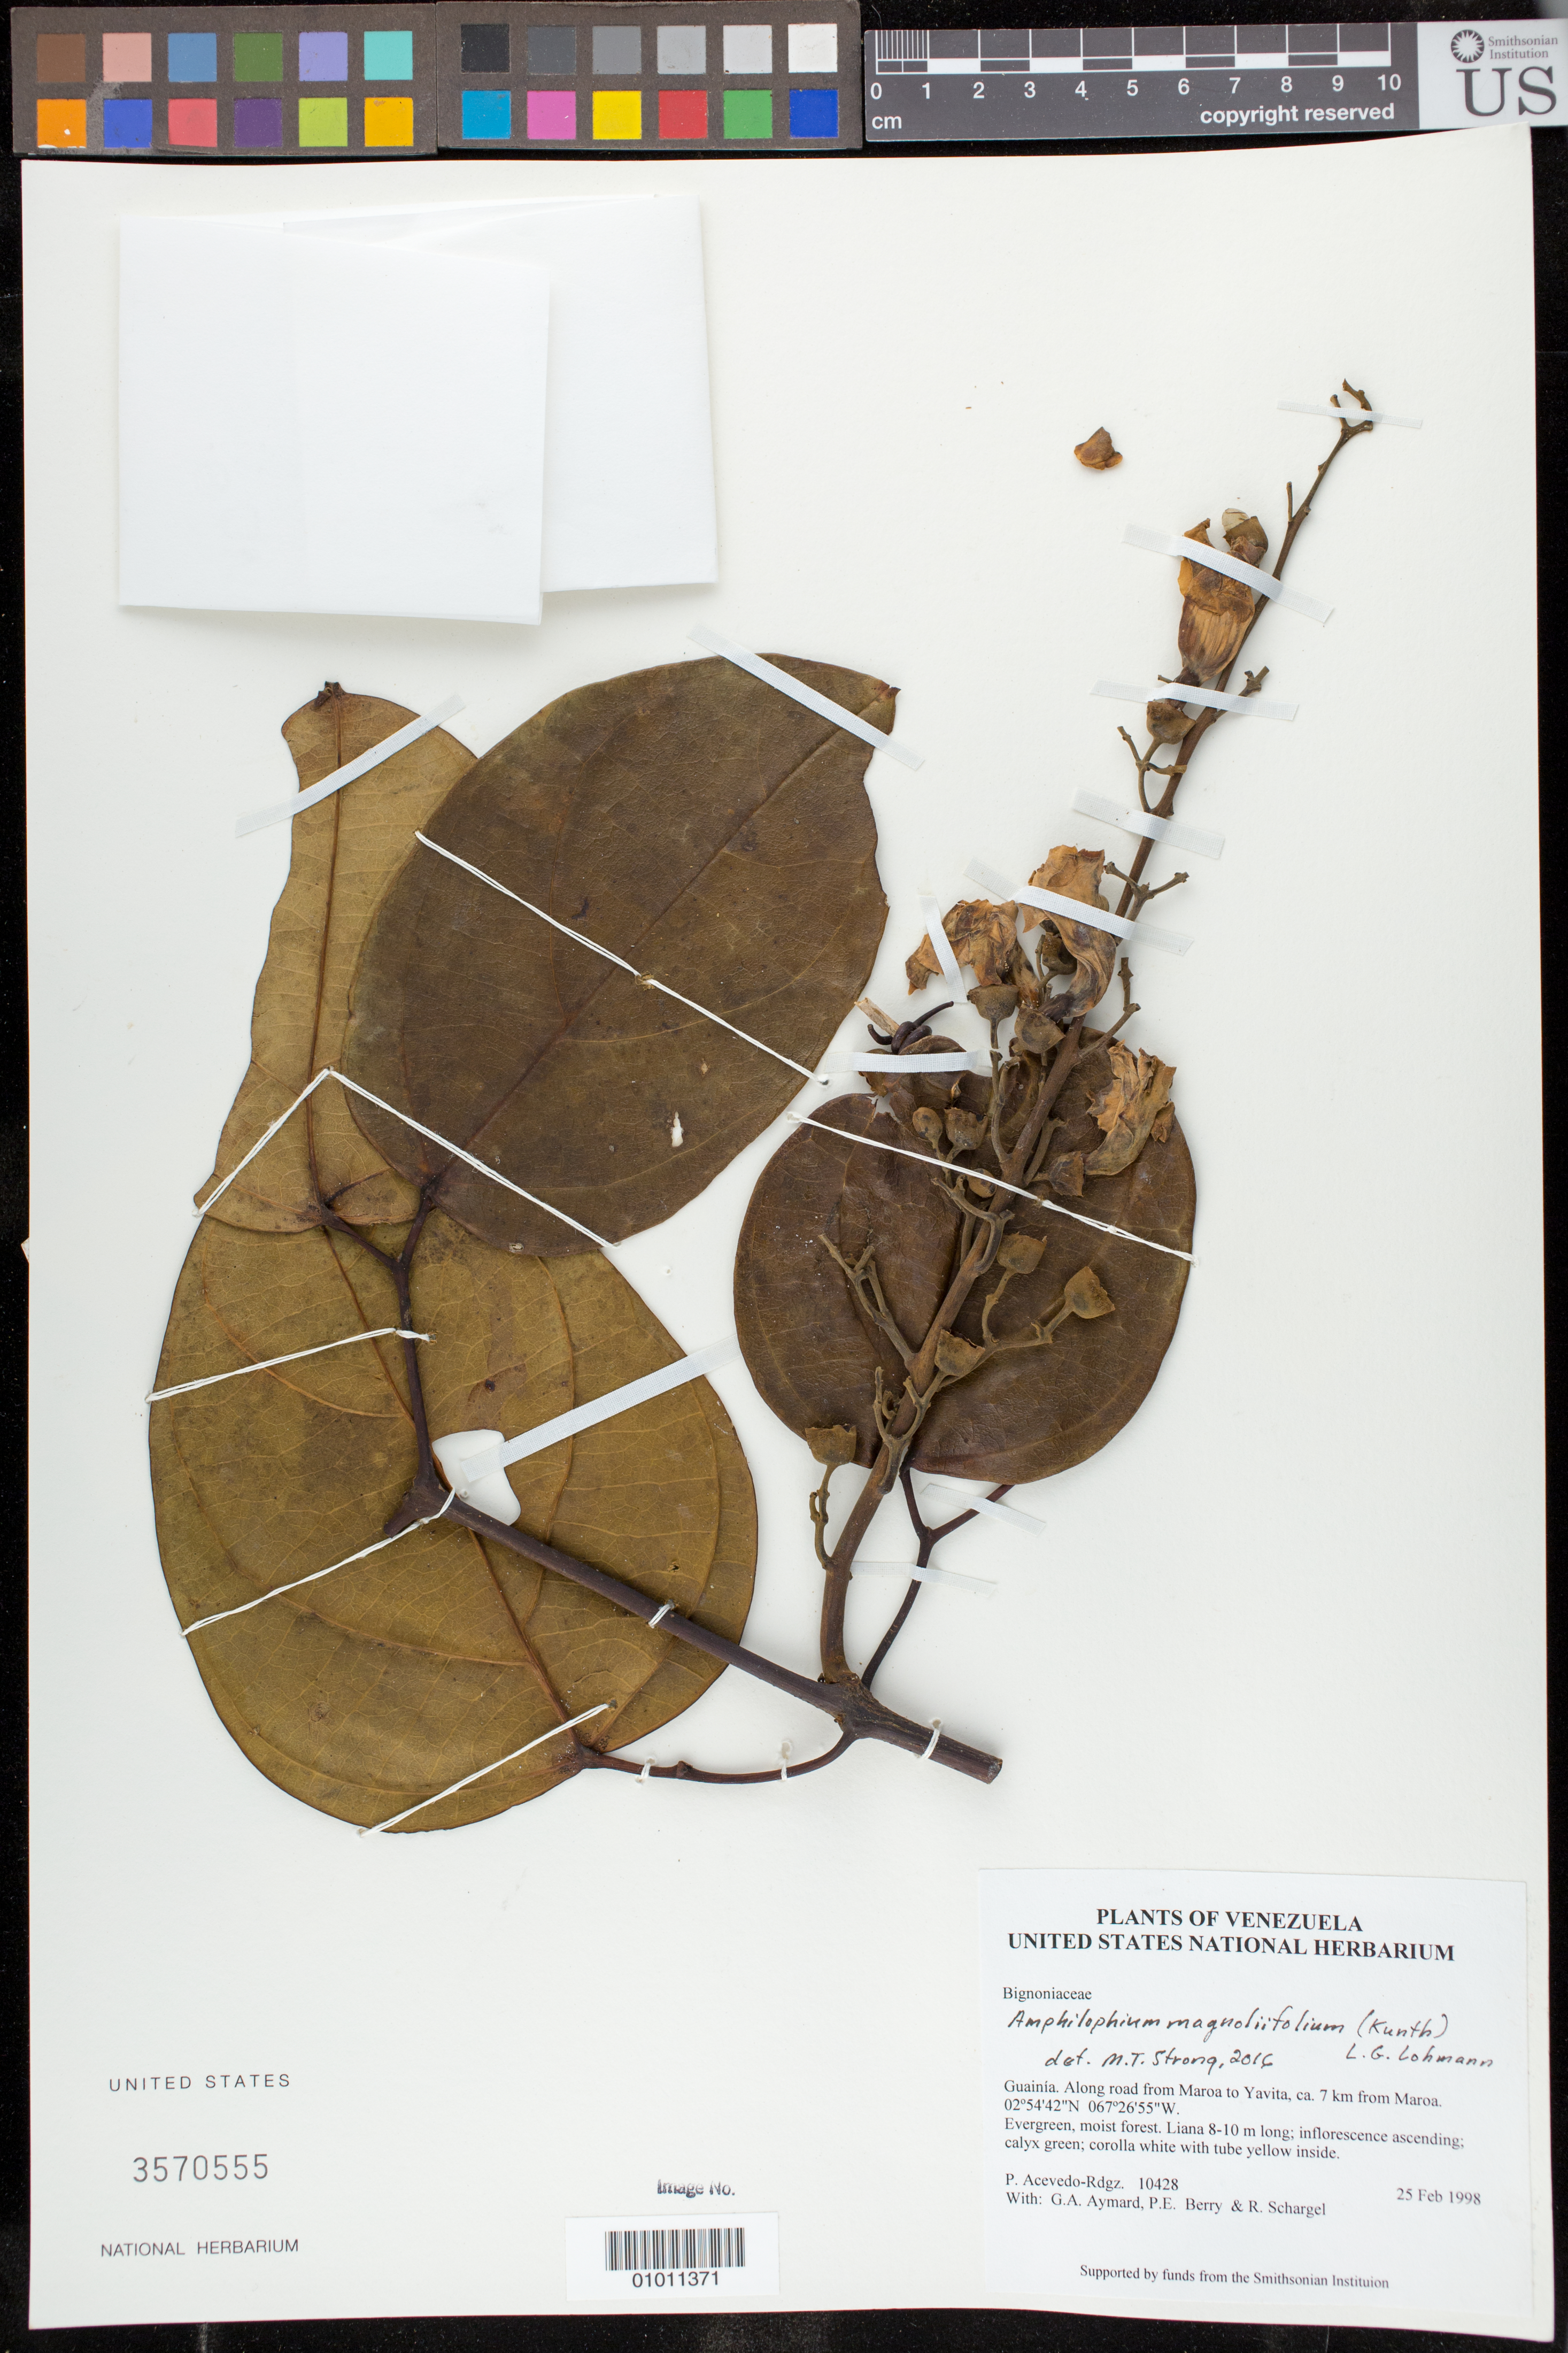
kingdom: Plantae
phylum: Tracheophyta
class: Magnoliopsida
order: Lamiales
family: Bignoniaceae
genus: Amphilophium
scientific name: Amphilophium magnoliifolium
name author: (Kunth) L.G. Lohmann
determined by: Strong, M. T., (US), Smithsonian Institution - National Museum of Natural History (UNITED STATES)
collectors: P. Acevedo-Rodr., G. A. Aymard, P. E. Berry & R. Schargel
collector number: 10428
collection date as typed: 25 Feb 1998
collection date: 1998-02-25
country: Venezuela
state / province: Amazonas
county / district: Maroa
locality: Along road from Maroa to Yavita, ca. 7 km from Maroa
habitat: Evergreen, moist forest.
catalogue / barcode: US 3570555